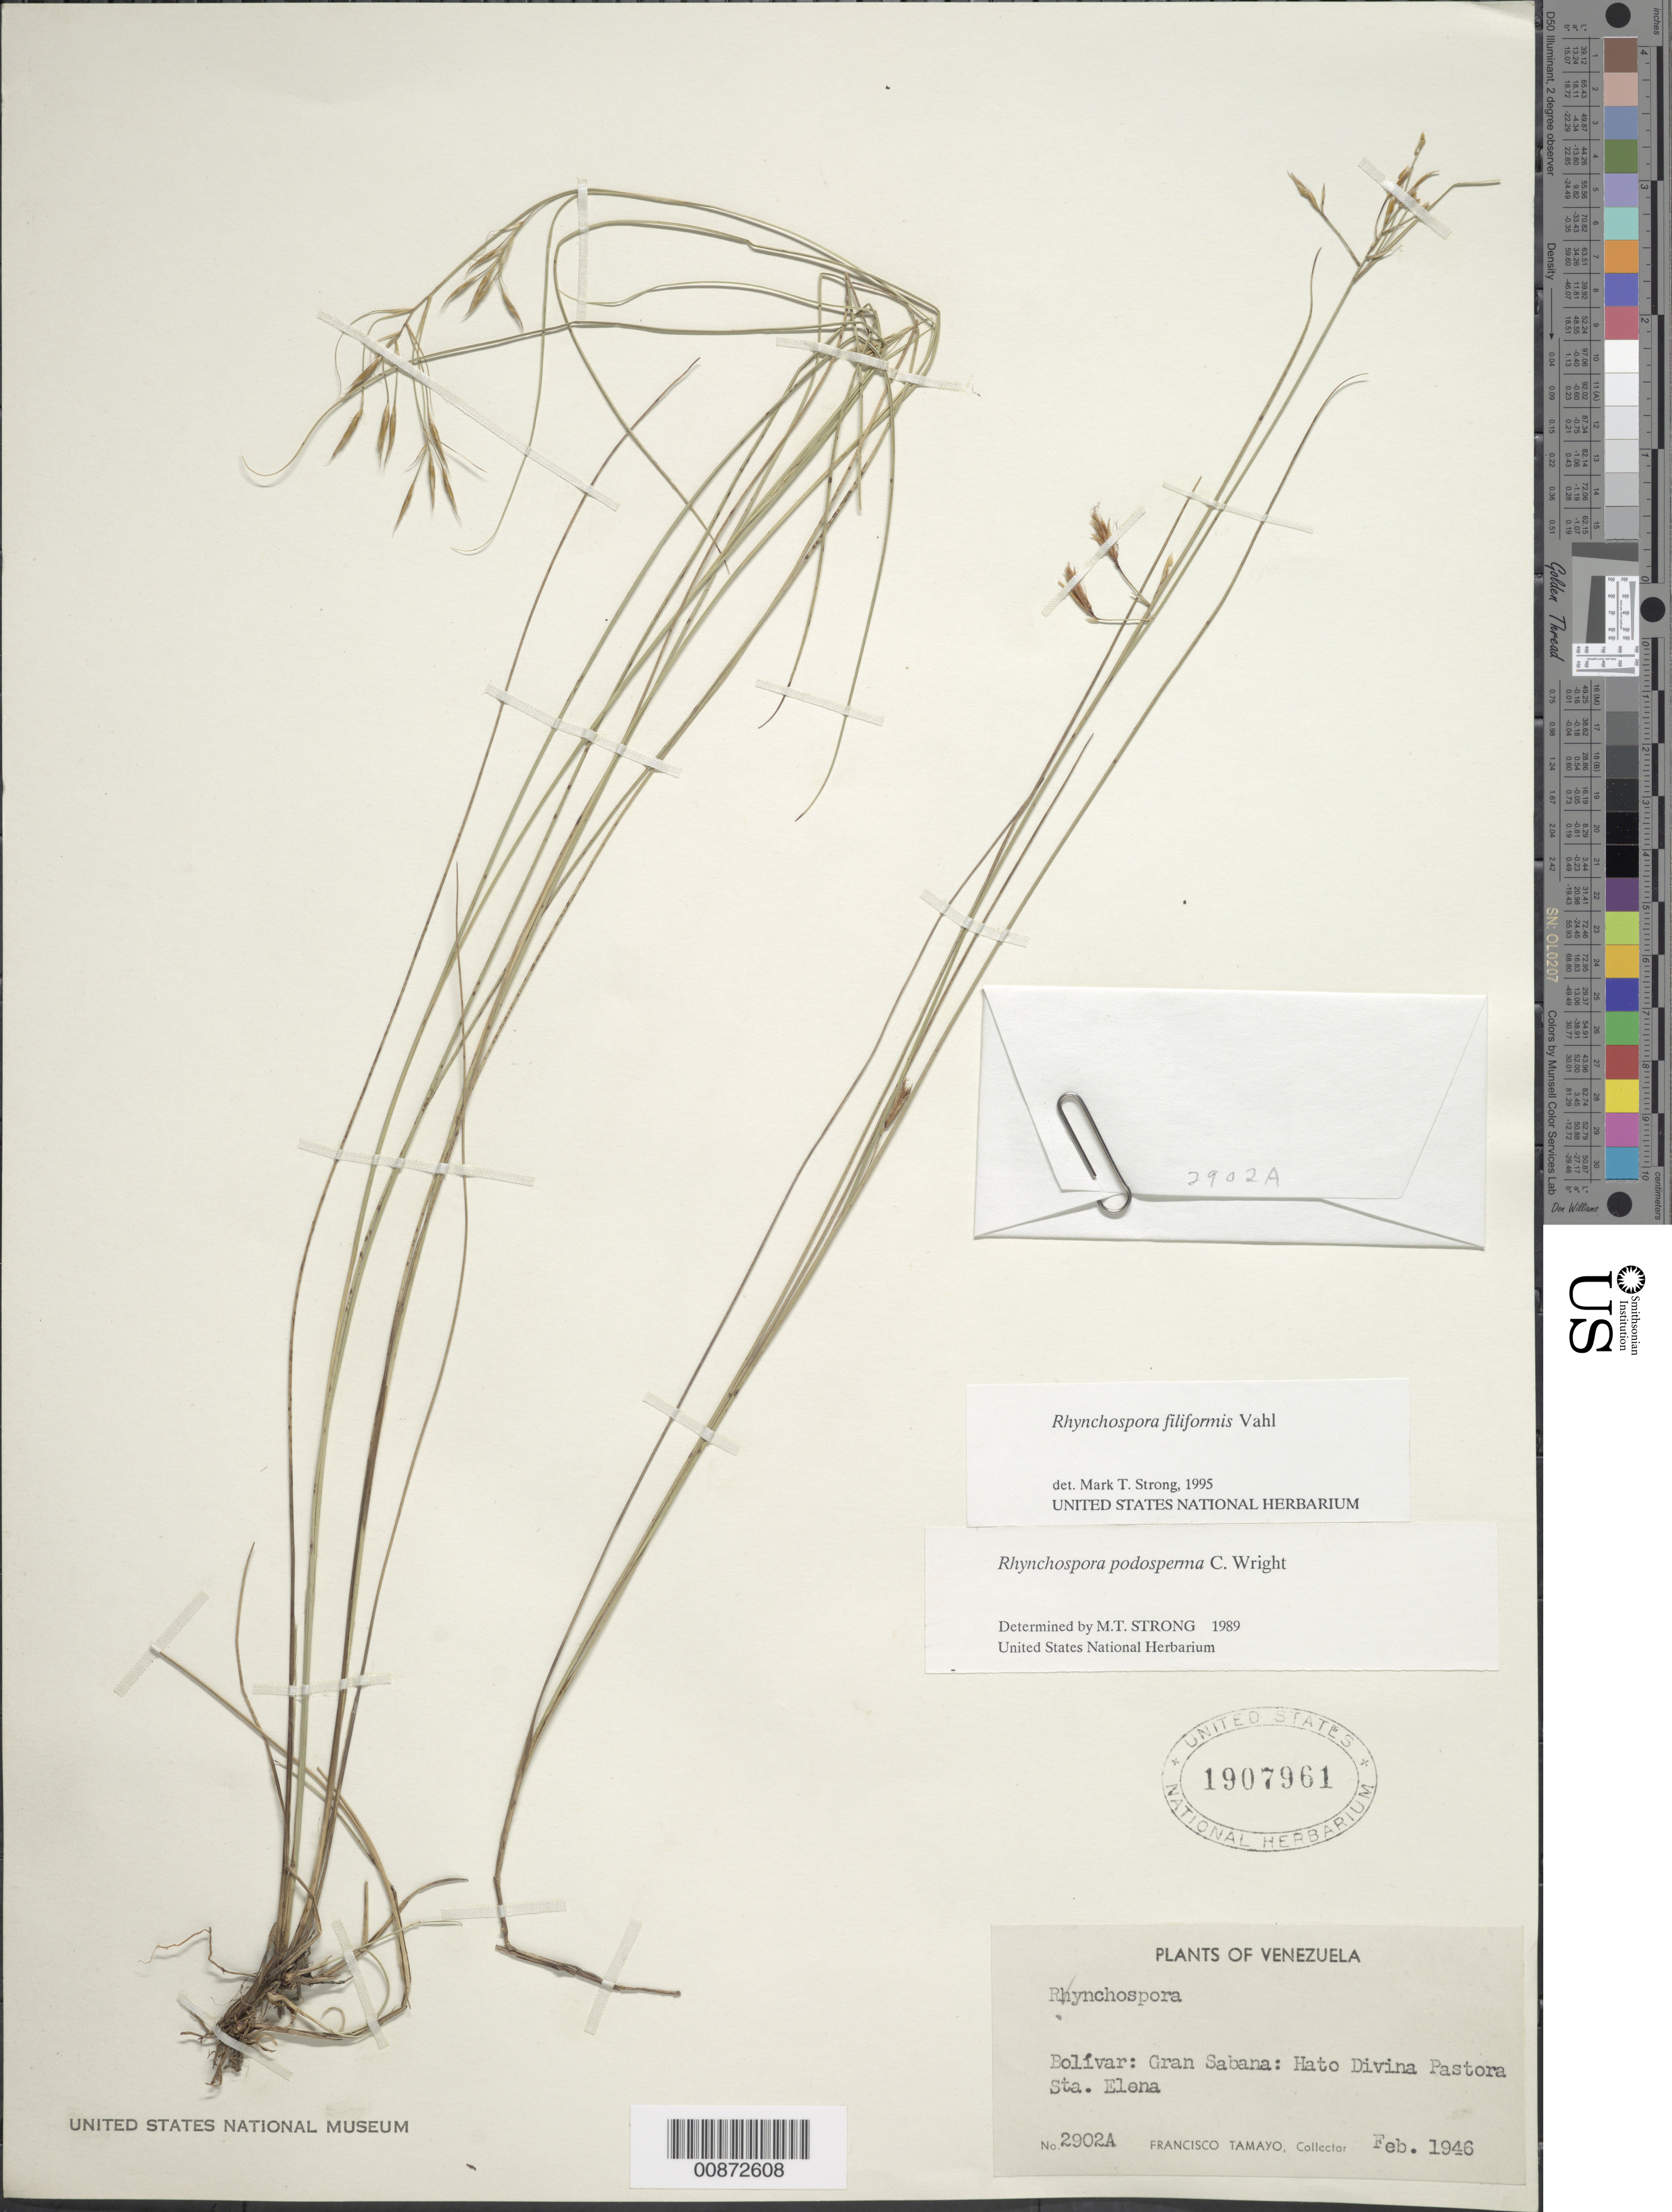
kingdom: Plantae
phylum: Tracheophyta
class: Liliopsida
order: Poales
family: Cyperaceae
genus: Rhynchospora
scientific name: Rhynchospora filiformis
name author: Vahl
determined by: Strong, M. T., (US), Smithsonian Institution - National Museum of Natural History (UNITED STATES)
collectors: F. Tamayo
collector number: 2902 A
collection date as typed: Feb-46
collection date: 1946-02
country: Venezuela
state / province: Bolívar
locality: Gran Sabana, Hato Divina Pastora, Sta. Elena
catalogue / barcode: US 1907961